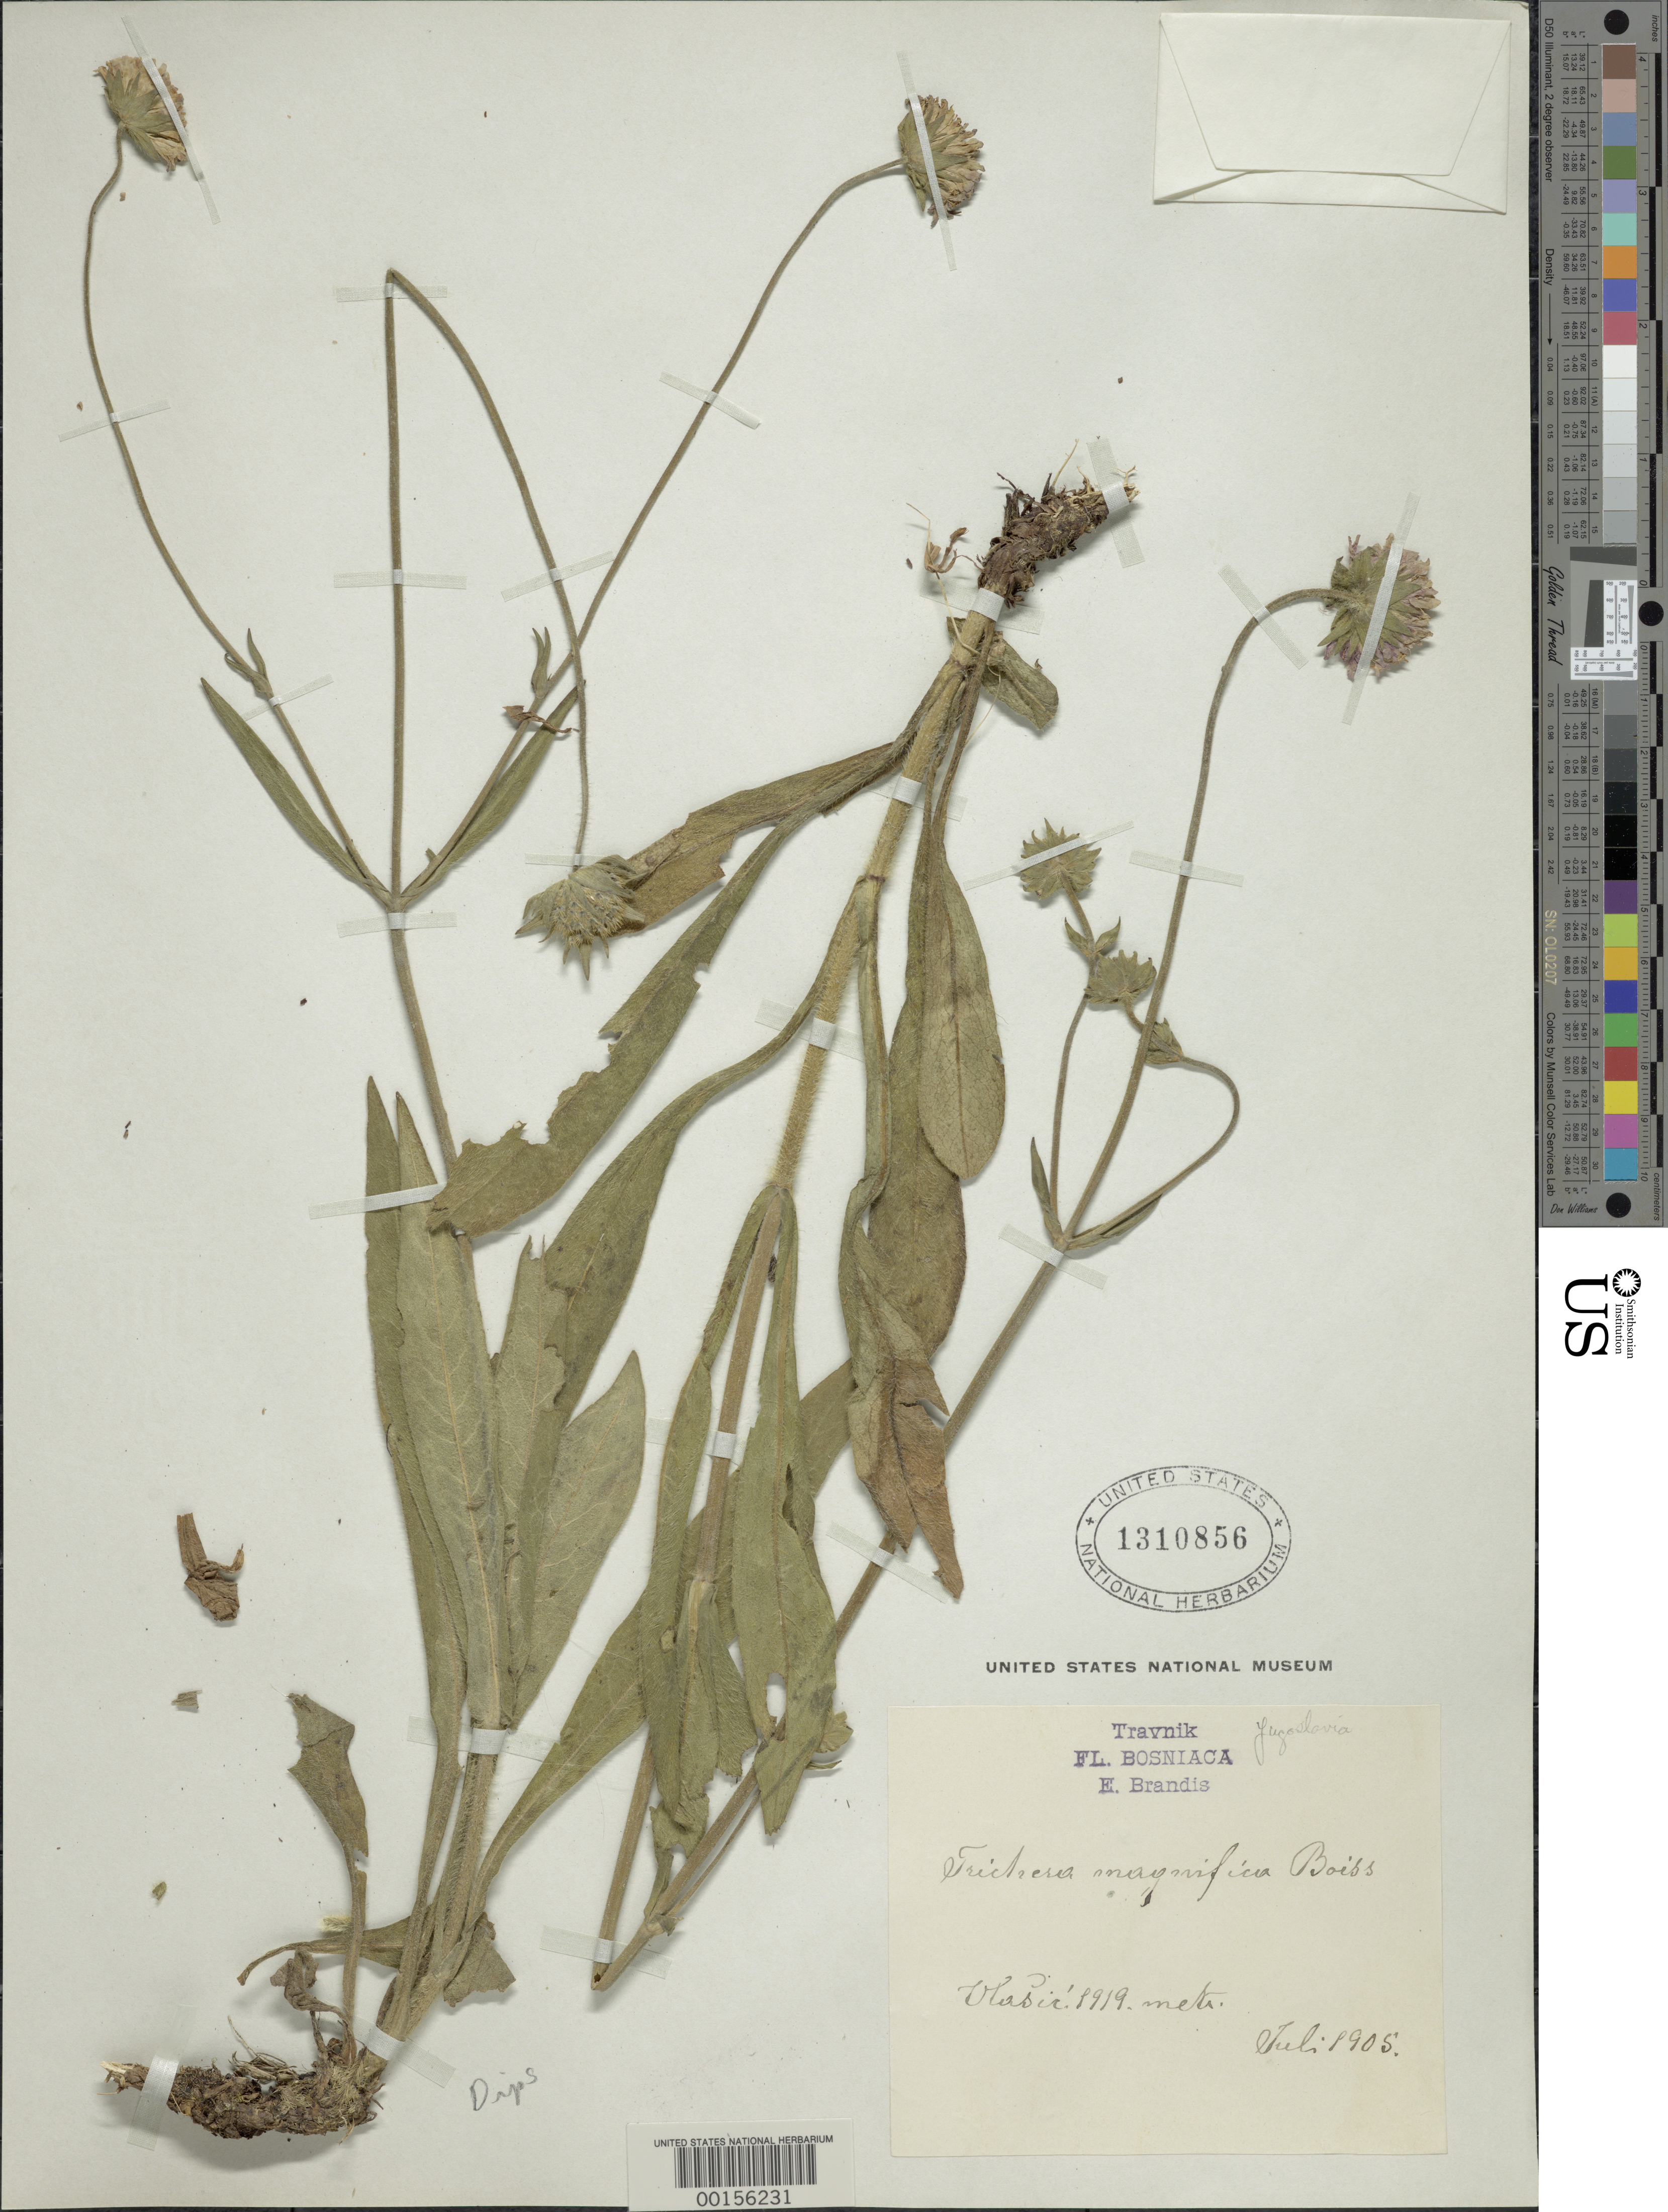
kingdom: Plantae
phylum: Tracheophyta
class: Magnoliopsida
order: Dipsacales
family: Caprifoliaceae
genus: Knautia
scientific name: Knautia magnifera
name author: Boiss.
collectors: E. Brandis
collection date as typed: Jul 1905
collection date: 1905-07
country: Bosnia and Herzegovina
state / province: Federation of B&H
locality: Travnik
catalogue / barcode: US 1310856